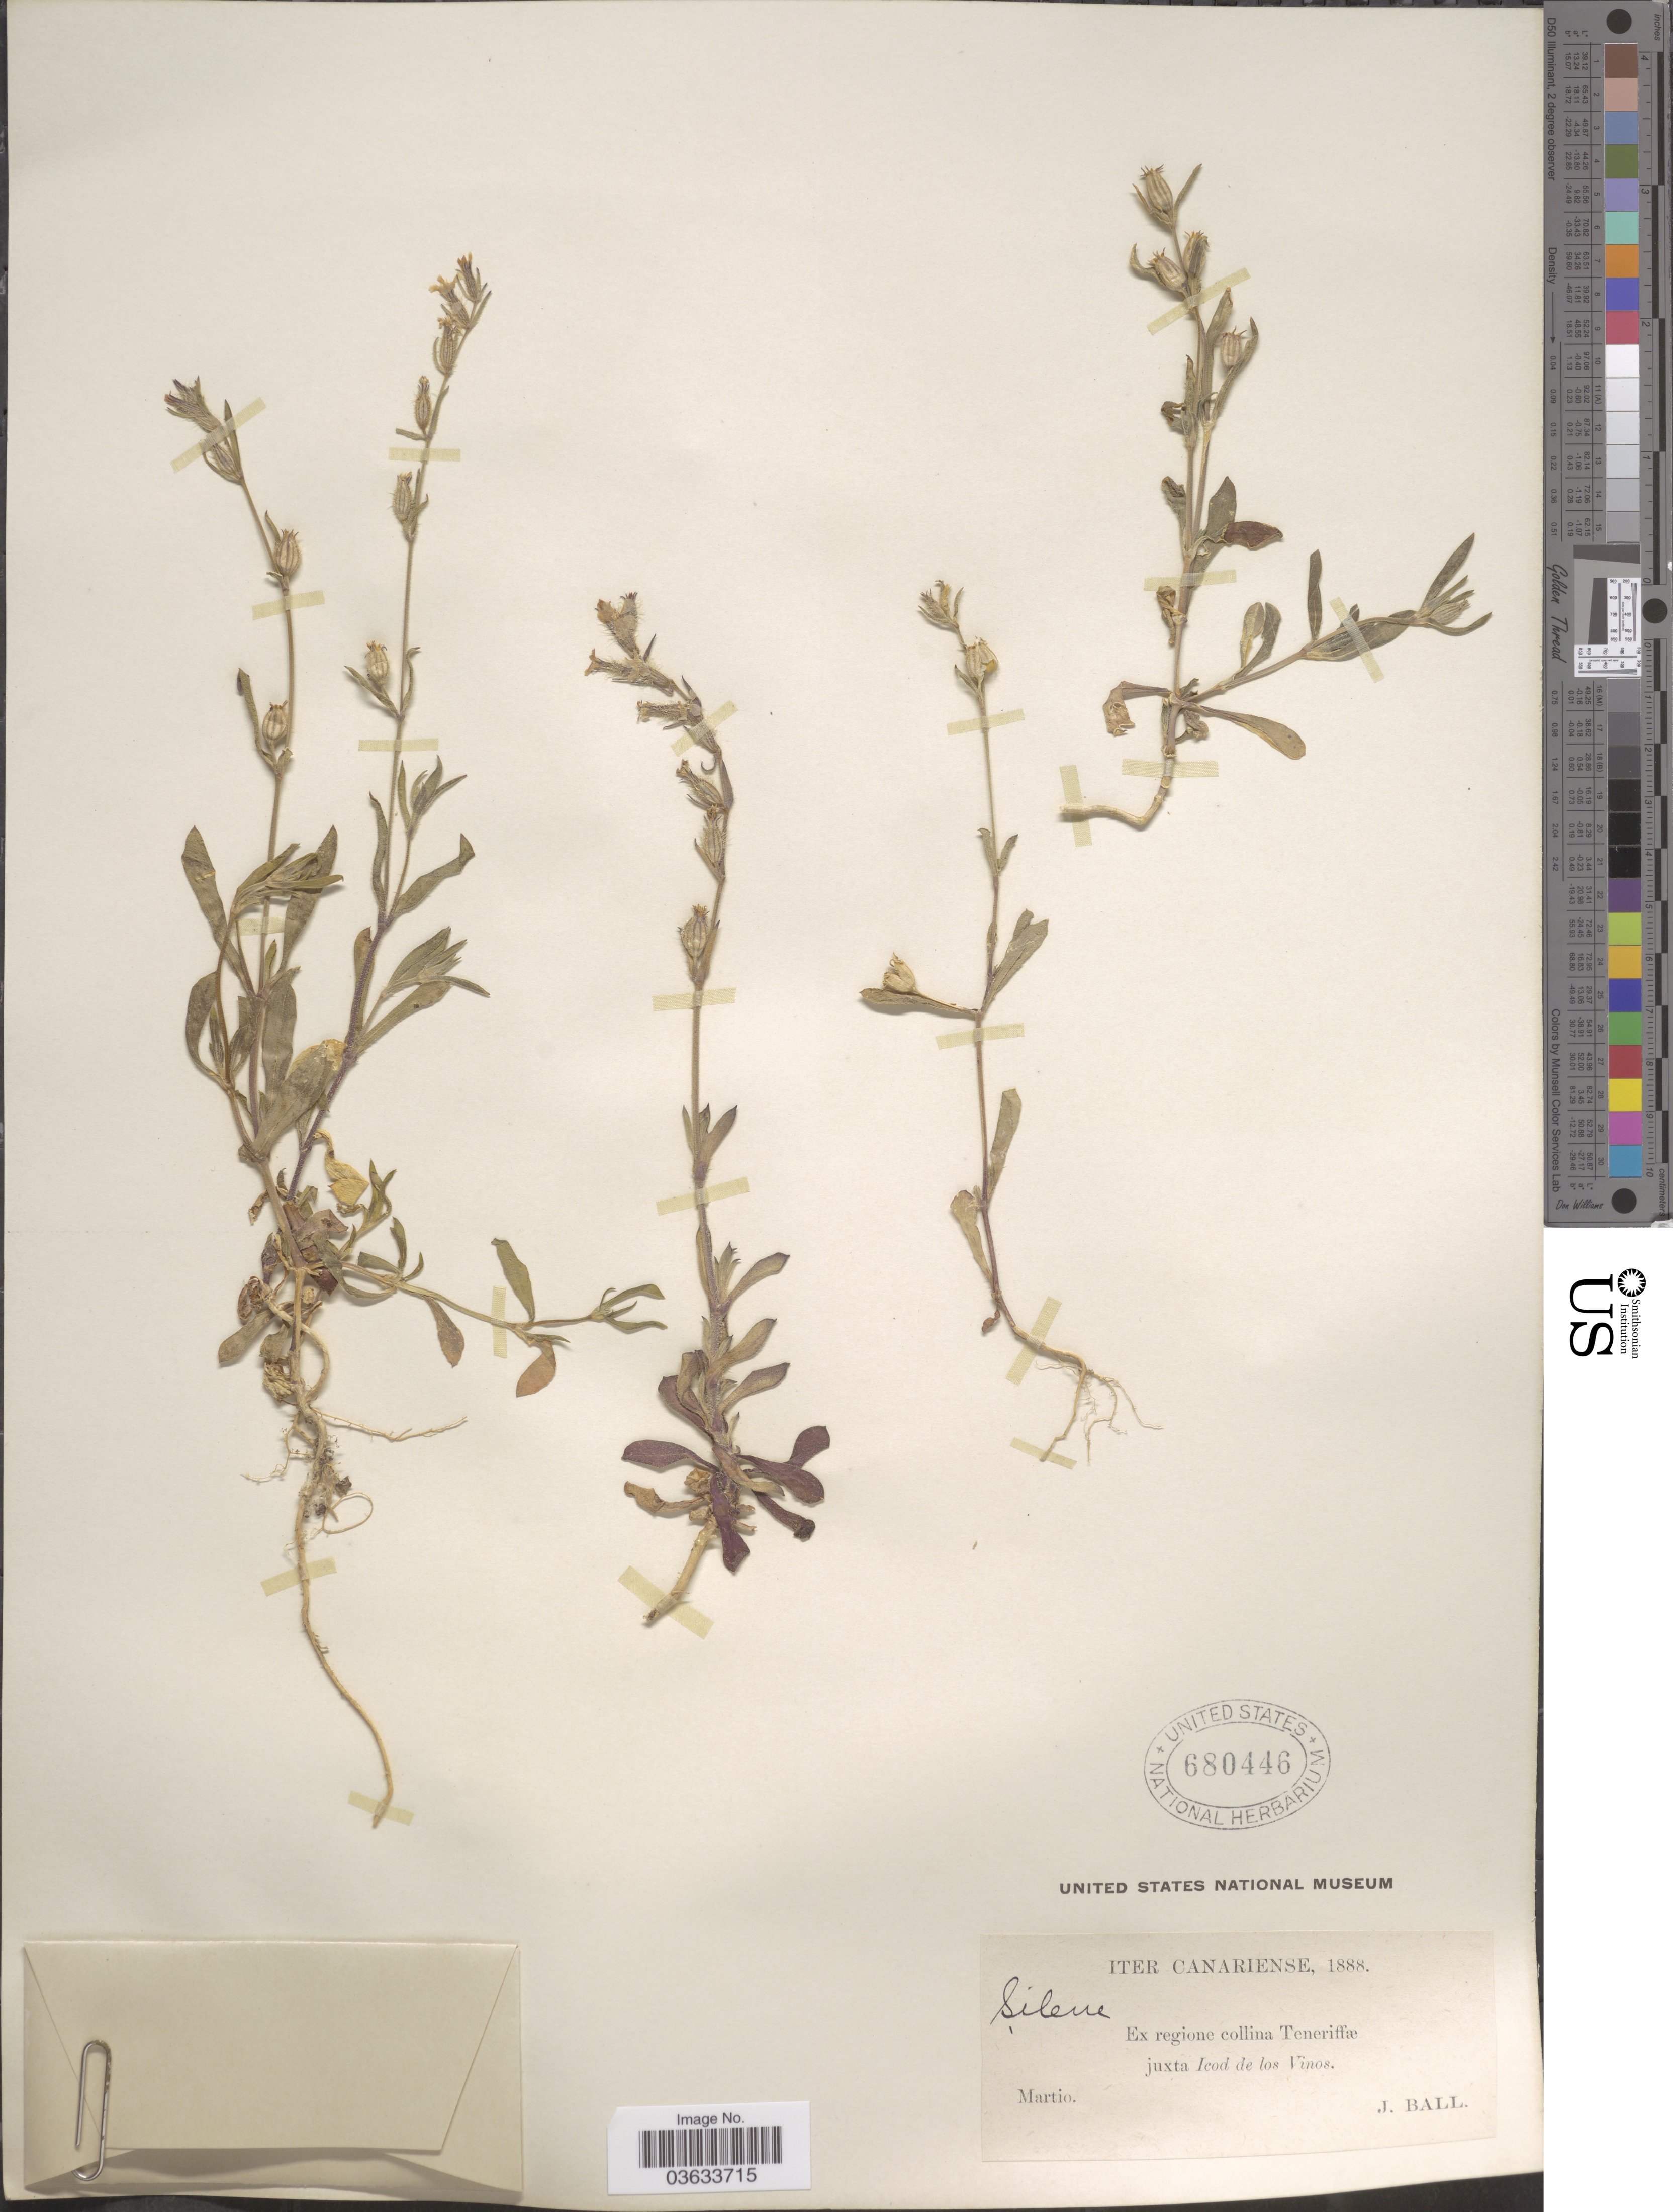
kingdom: Plantae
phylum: Tracheophyta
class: Magnoliopsida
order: Caryophyllales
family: Caryophyllaceae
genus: Silene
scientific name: Silene sp.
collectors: J. Ball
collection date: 1888-03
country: Spain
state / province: Canarias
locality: Iter Canariense. Ex regione collina Teneriffæ juxta Icod de los Vinos.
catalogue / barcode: US 680446